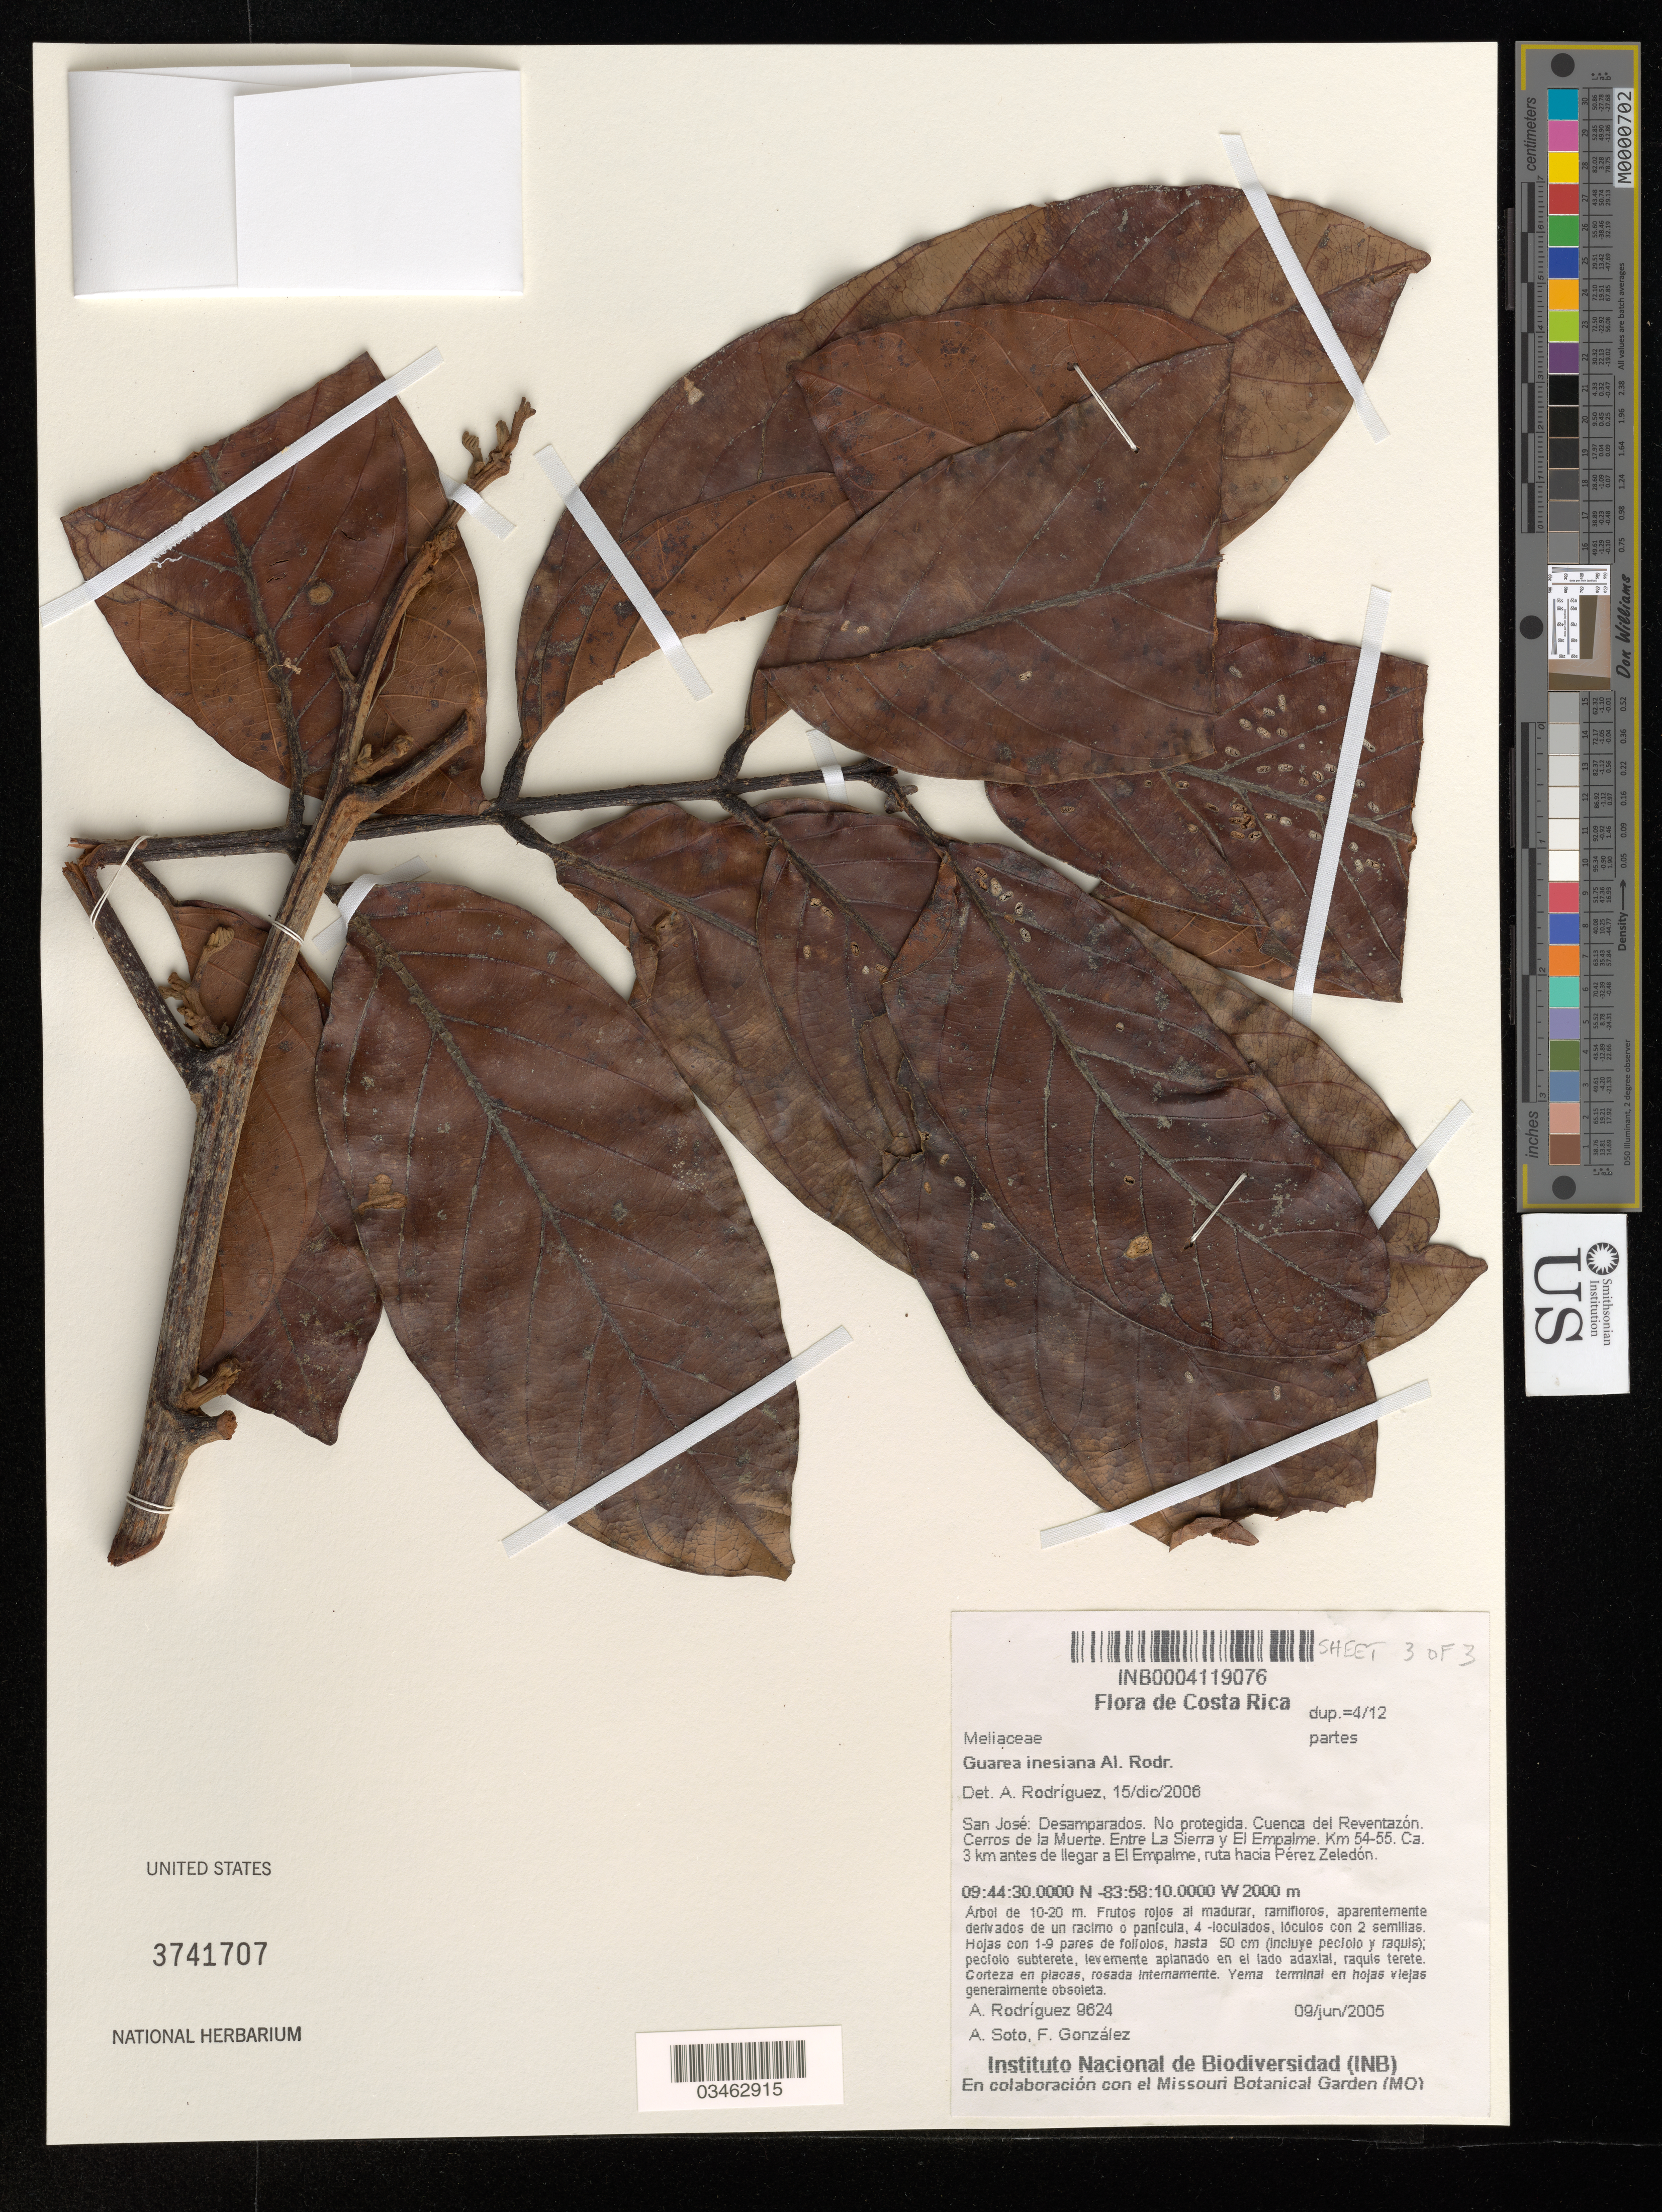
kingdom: Plantae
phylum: Tracheophyta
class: Magnoliopsida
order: Sapindales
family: Meliaceae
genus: Guarea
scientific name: Guarea inesiana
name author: Al. Rodr.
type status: Isotype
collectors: A. Rodríguez, A. Soto & F. González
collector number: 9624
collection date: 2005-06-09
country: Costa Rica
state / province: San José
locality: Desamparados. No protegida. Cuenca del Reventazon. Cerros de la Muerte. Entre La Sierra y El Empalme. Km 54-55. Ca. 3 km antes de llegar a El Emplame, ruta hacia Perez Zeledon.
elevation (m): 2000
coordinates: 09:44:30.0000N, -83:58:10.0000W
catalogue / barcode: US 3741707